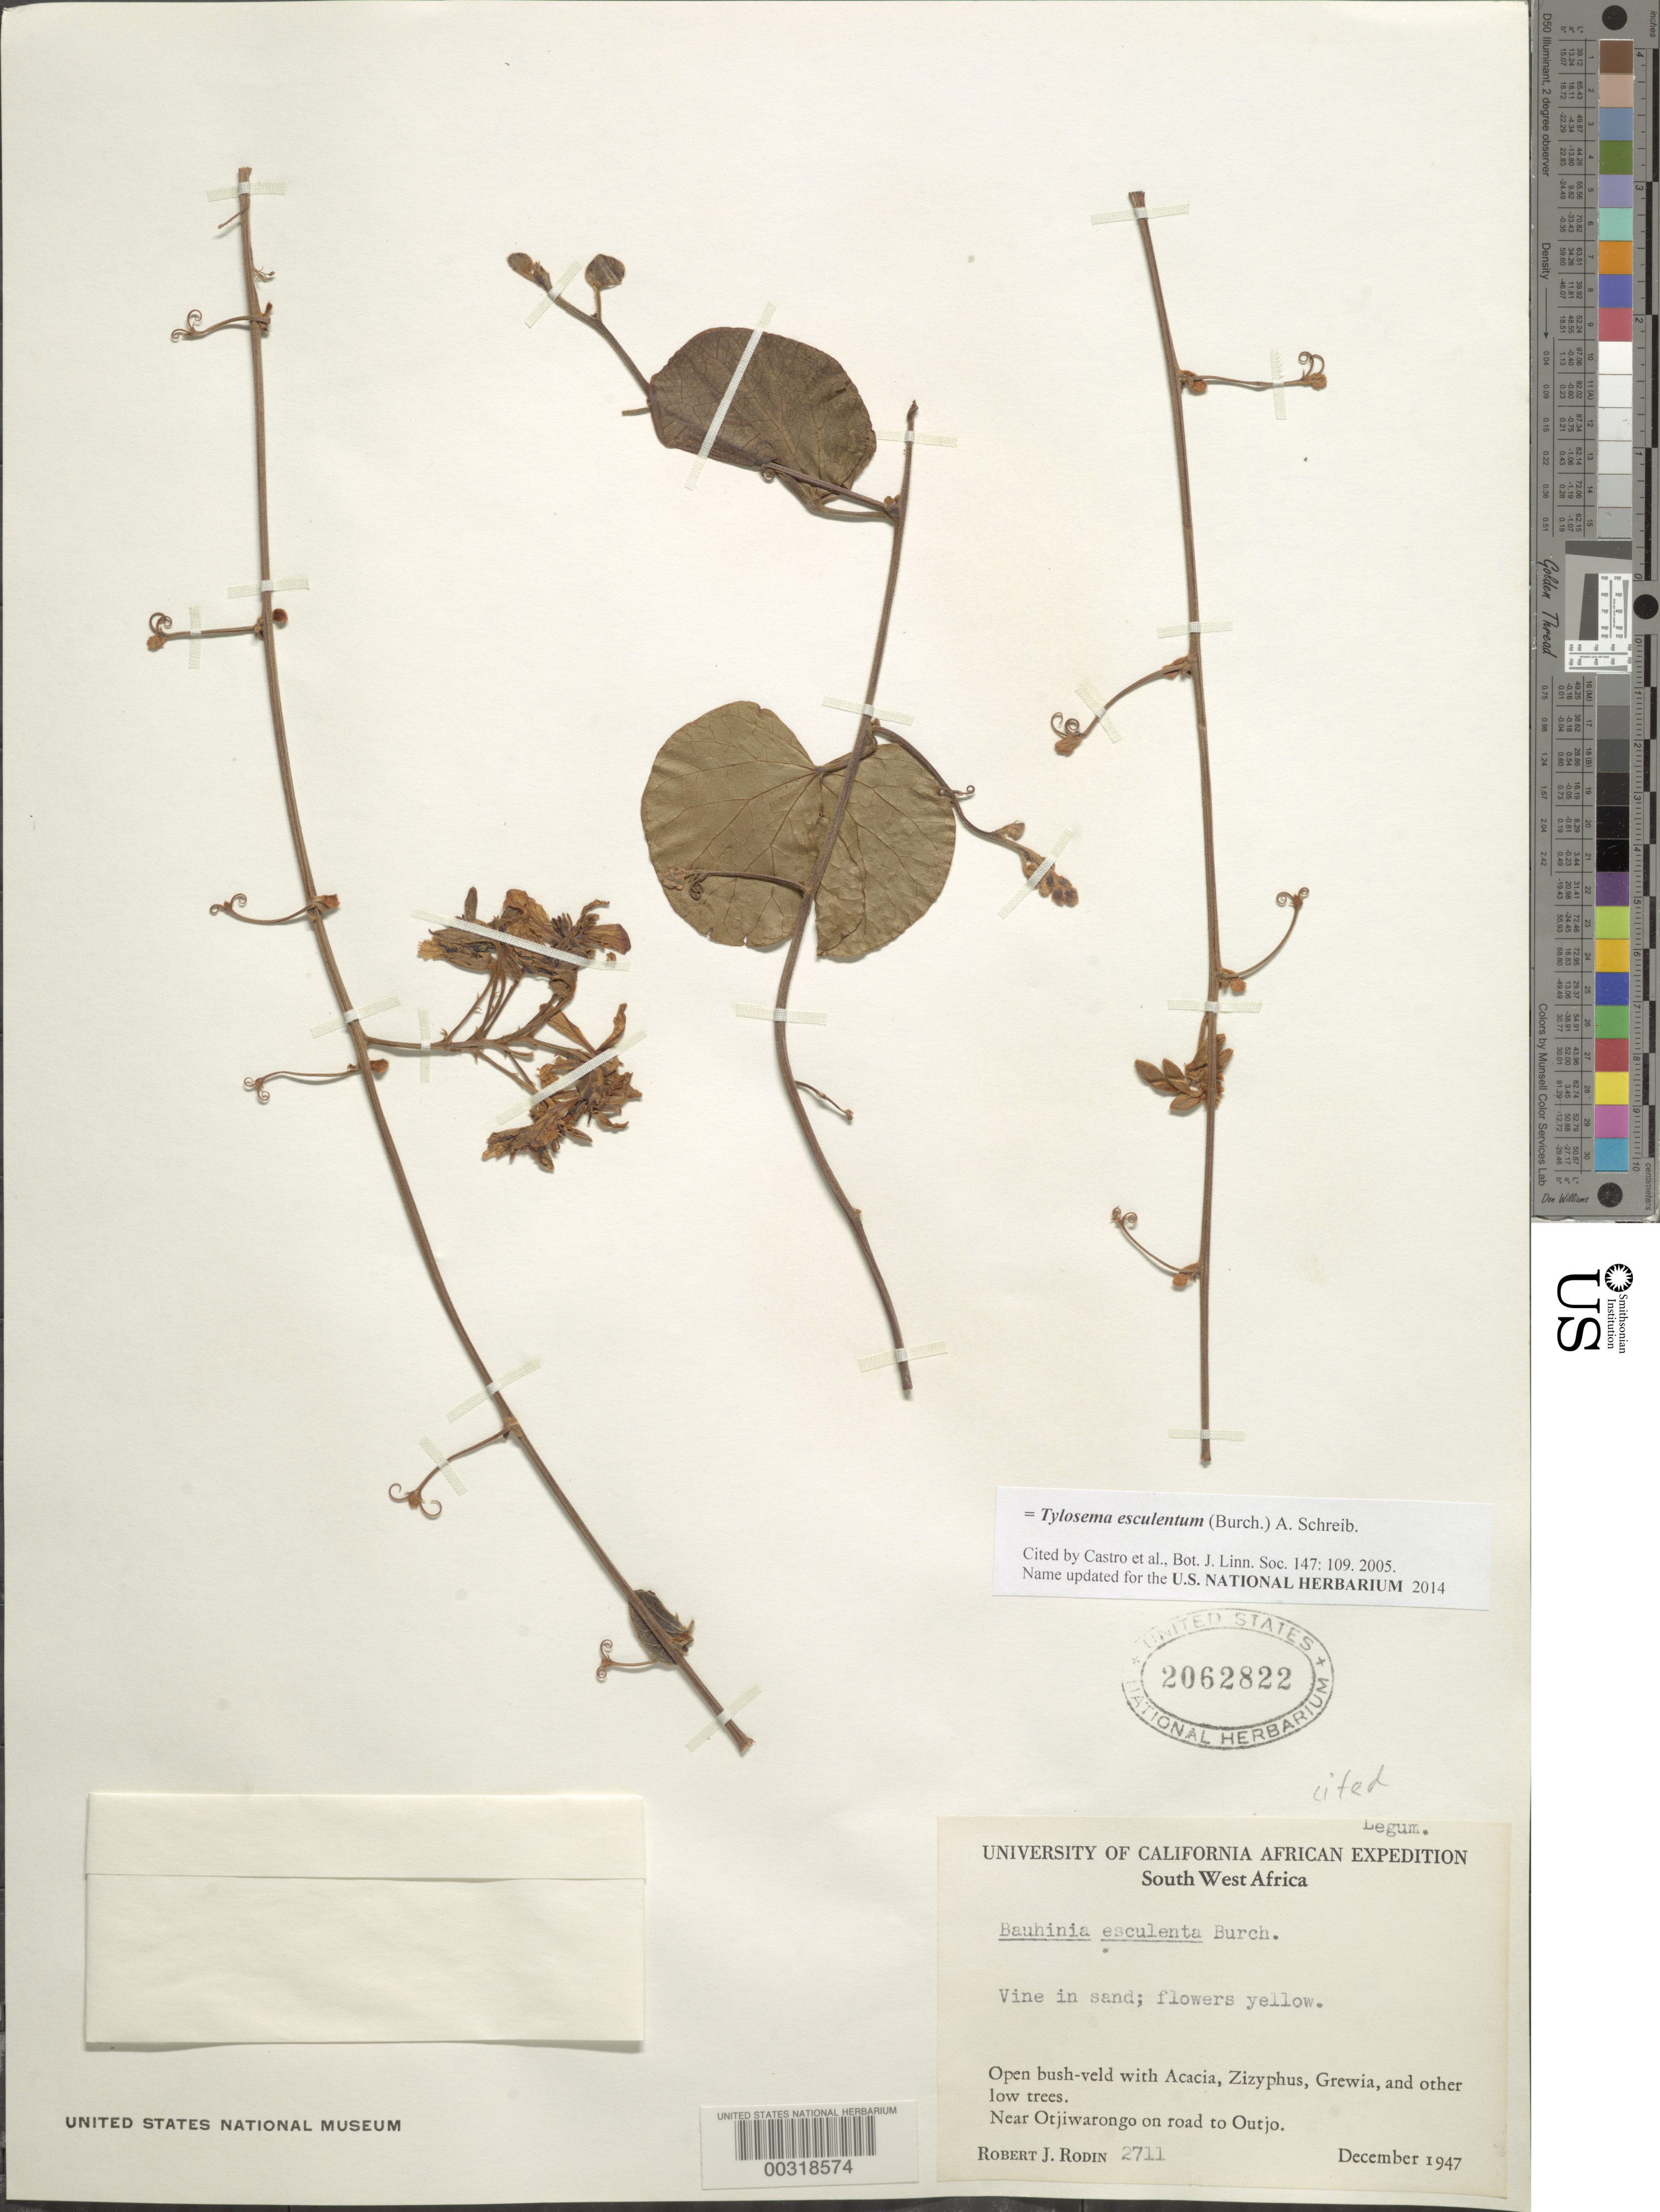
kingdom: Plantae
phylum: Tracheophyta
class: Magnoliopsida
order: Fabales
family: Fabaceae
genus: Tylosema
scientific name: Tylosema esculentum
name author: (Burch) A. Schreib.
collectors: R. J. Rodin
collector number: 2711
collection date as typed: Dec 1947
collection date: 1947-12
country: Namibia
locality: Near otjiwarongo on road to outjo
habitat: Open bush-veld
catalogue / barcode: US 2062822